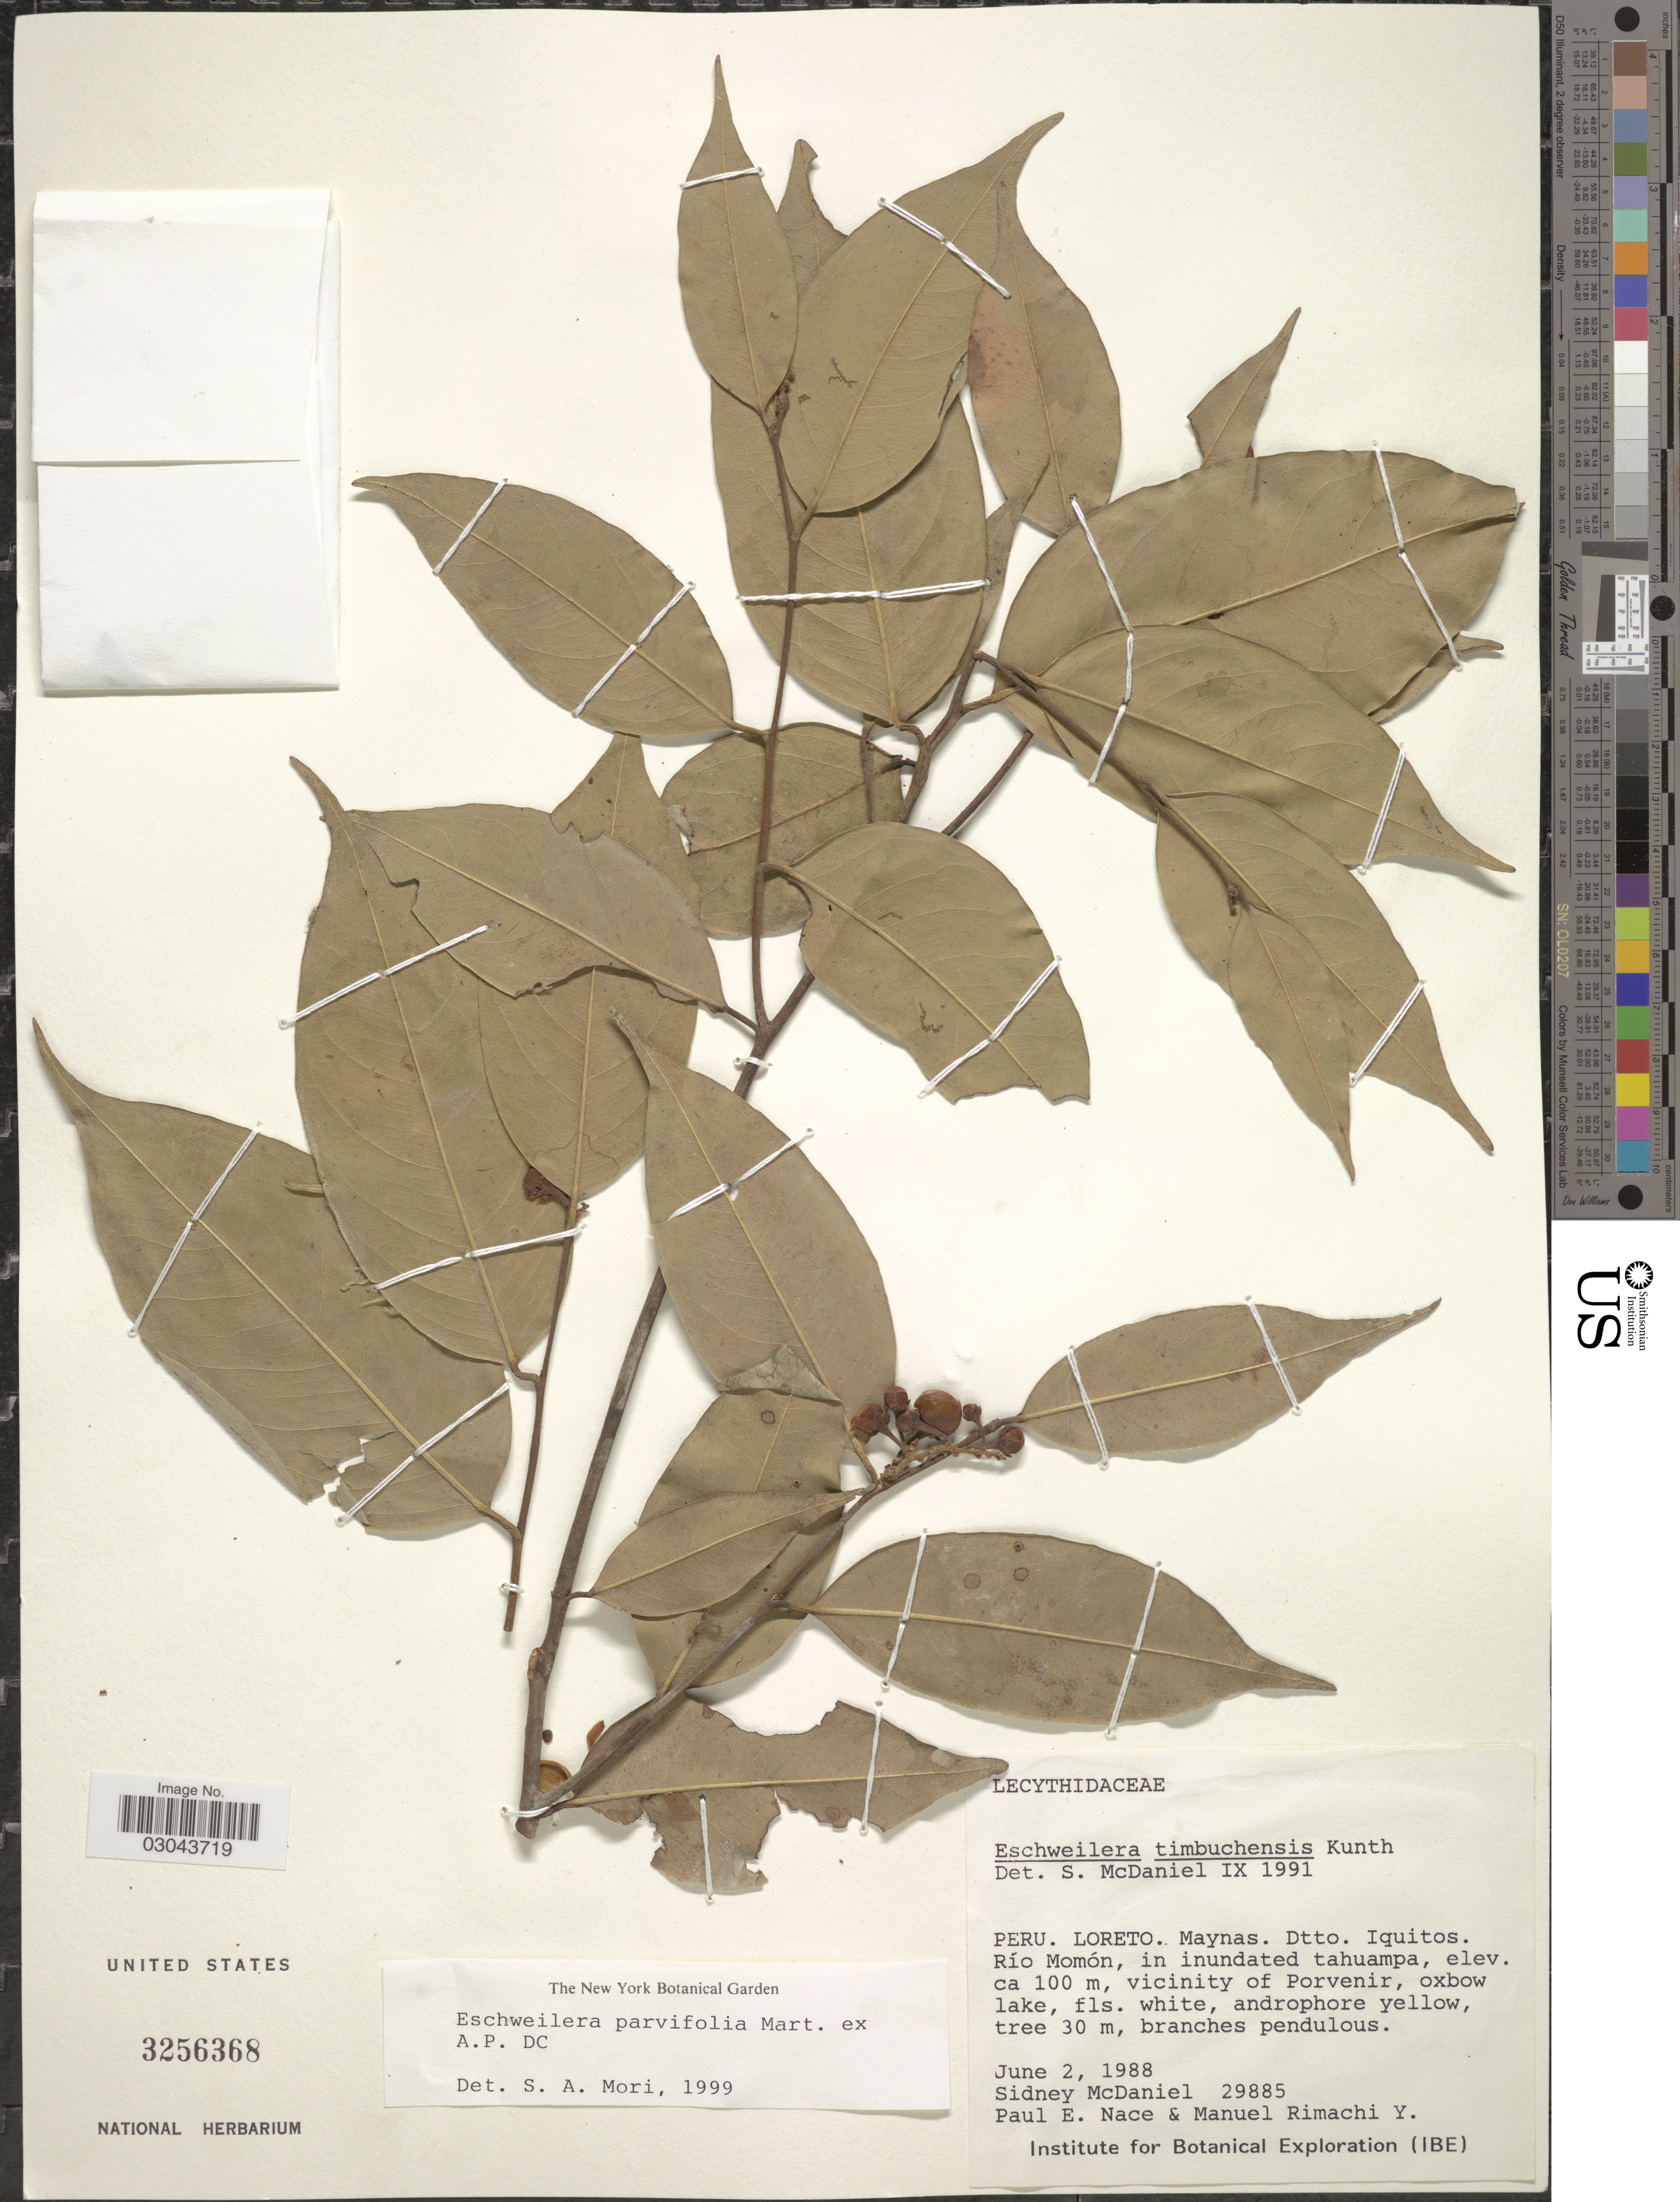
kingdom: Plantae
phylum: Tracheophyta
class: Magnoliopsida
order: Ericales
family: Lecythidaceae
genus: Eschweilera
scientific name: Eschweilera parviflora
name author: (Aubl.) Miers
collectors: S. McDaniel, P. Nace & M. Rimachi Y.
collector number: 29885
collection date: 1988-06-02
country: Peru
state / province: Loreto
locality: Maynas. Dtto. Iquitos. Río Momón. Vicinity of Porvenir, oxbow lake.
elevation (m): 100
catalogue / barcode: US 3256368